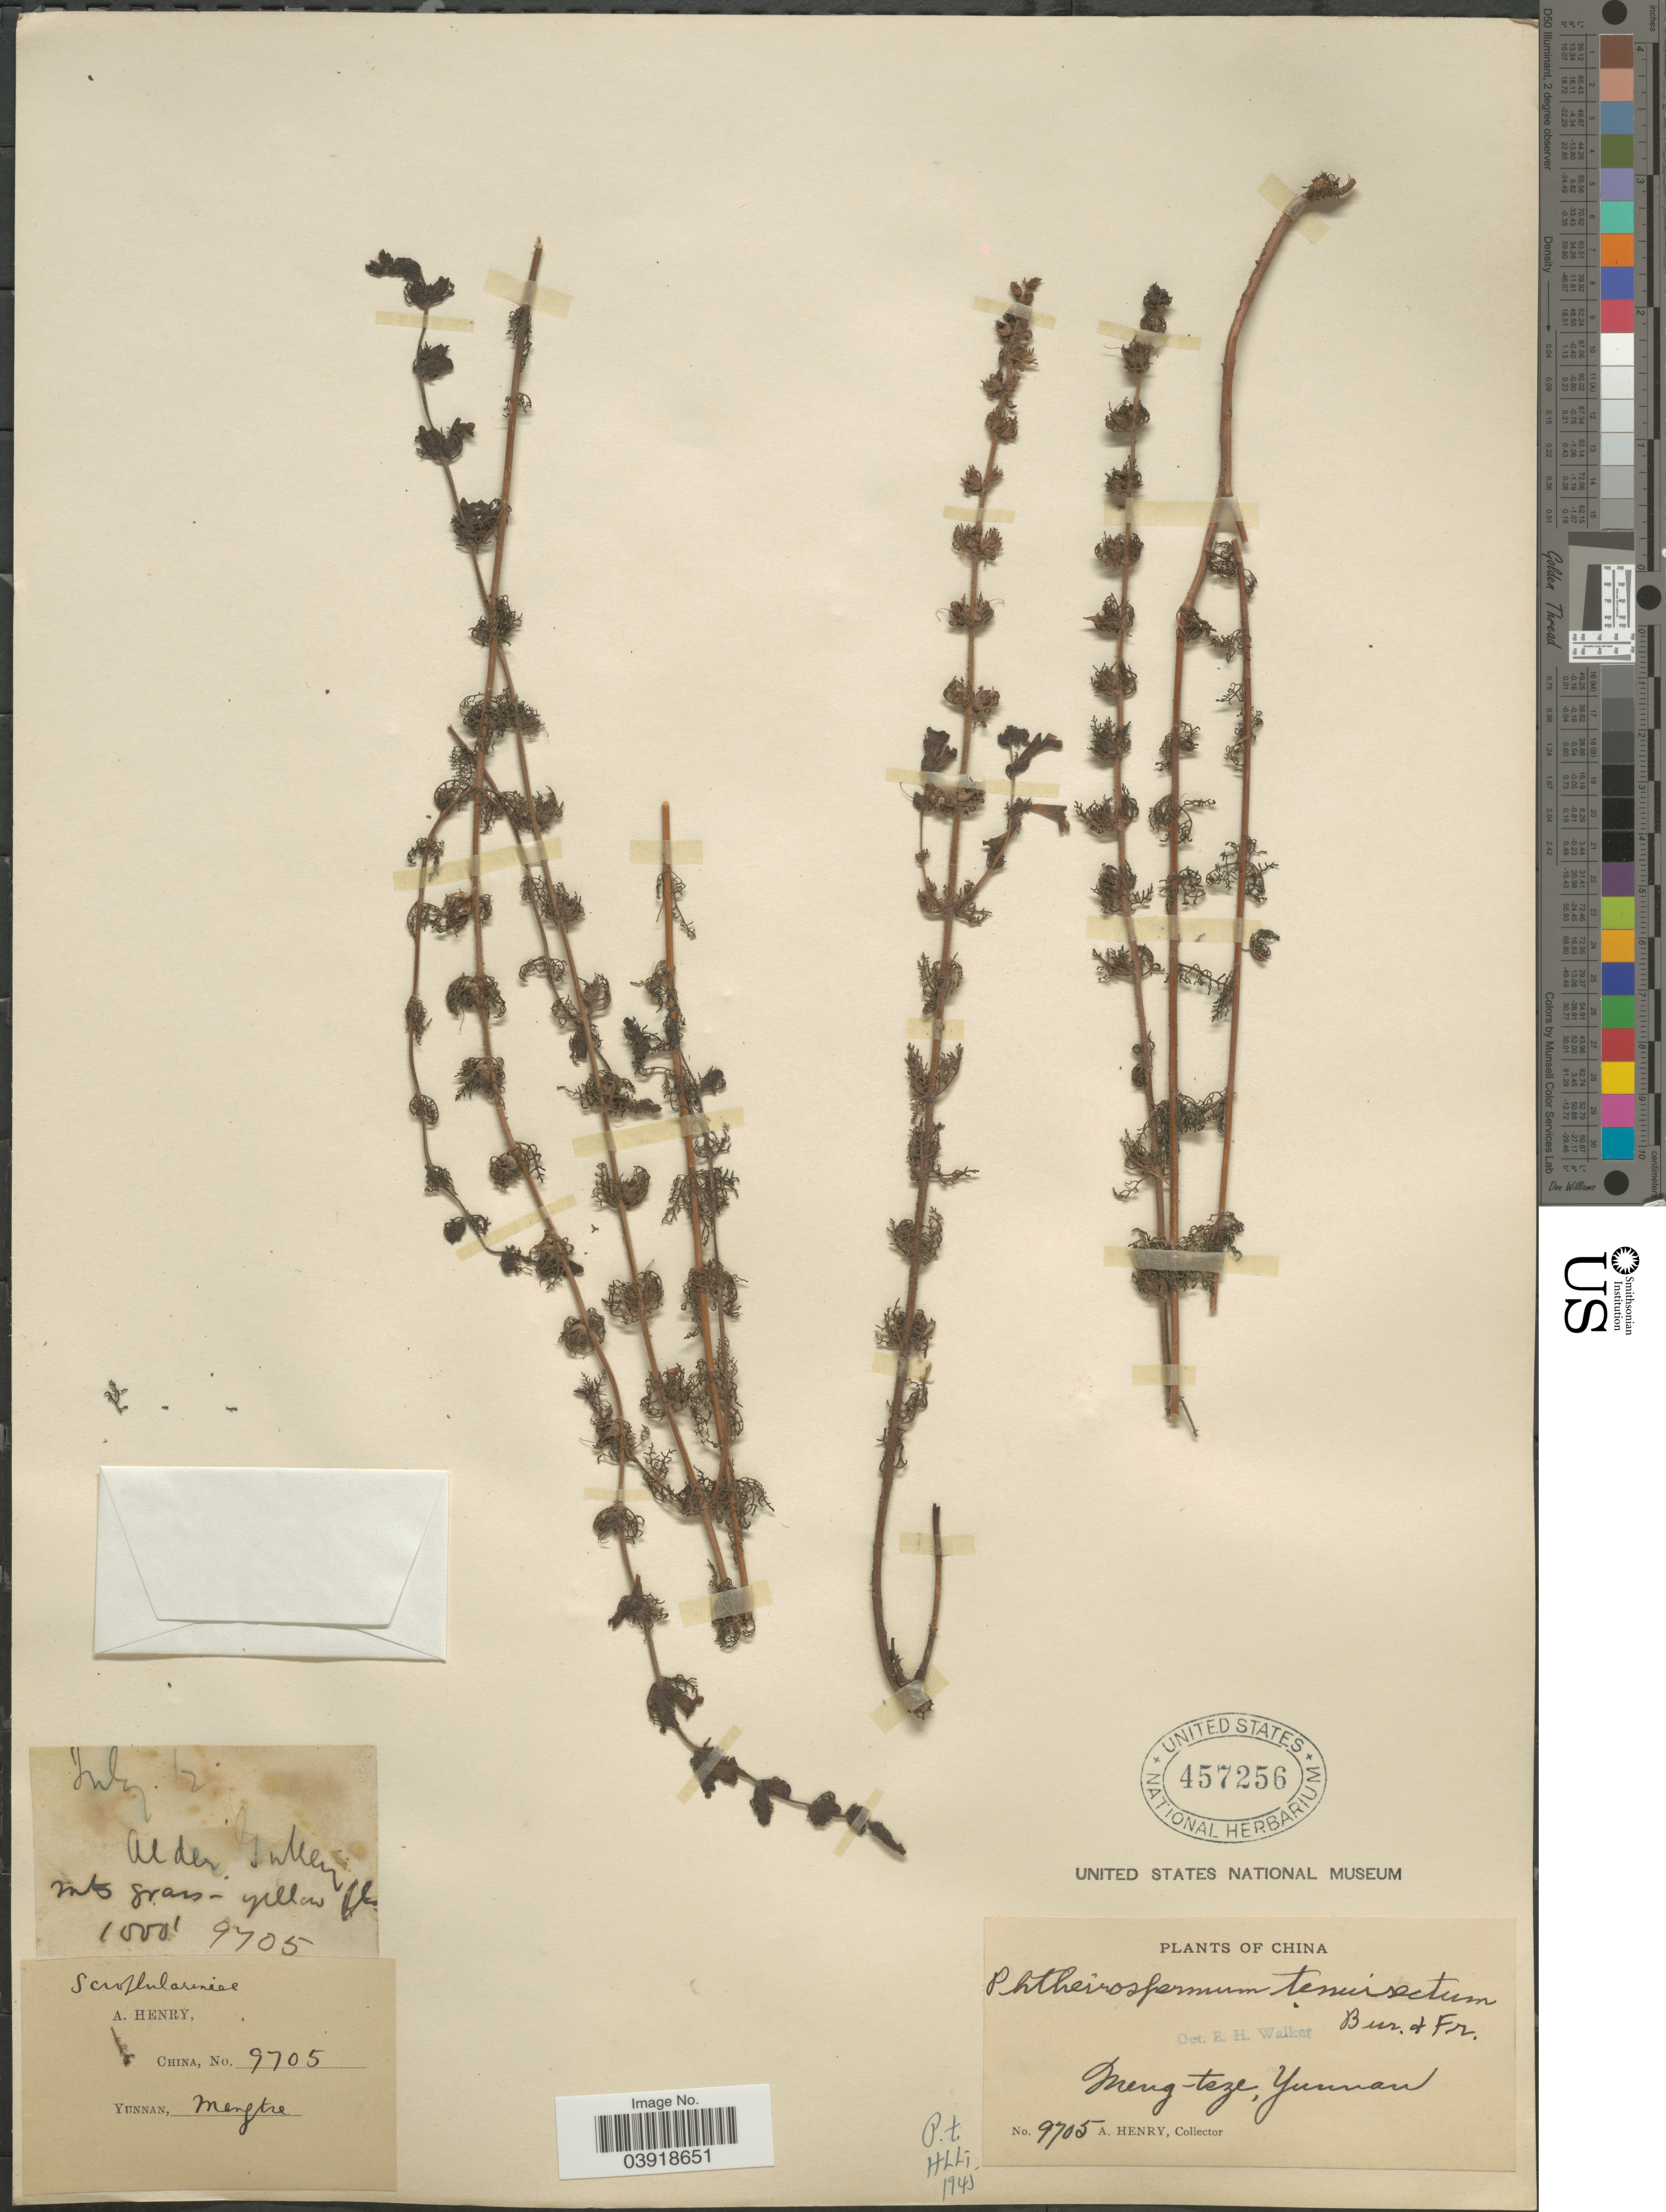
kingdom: Plantae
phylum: Tracheophyta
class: Magnoliopsida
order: Lamiales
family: Orobanchaceae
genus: Phtheirospermum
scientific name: Phtheirospermum tenuisectum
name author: Franch. & Bureau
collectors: A. Henry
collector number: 9705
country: China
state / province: Yunnan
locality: Meng-tsze.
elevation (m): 305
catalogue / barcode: US 457256